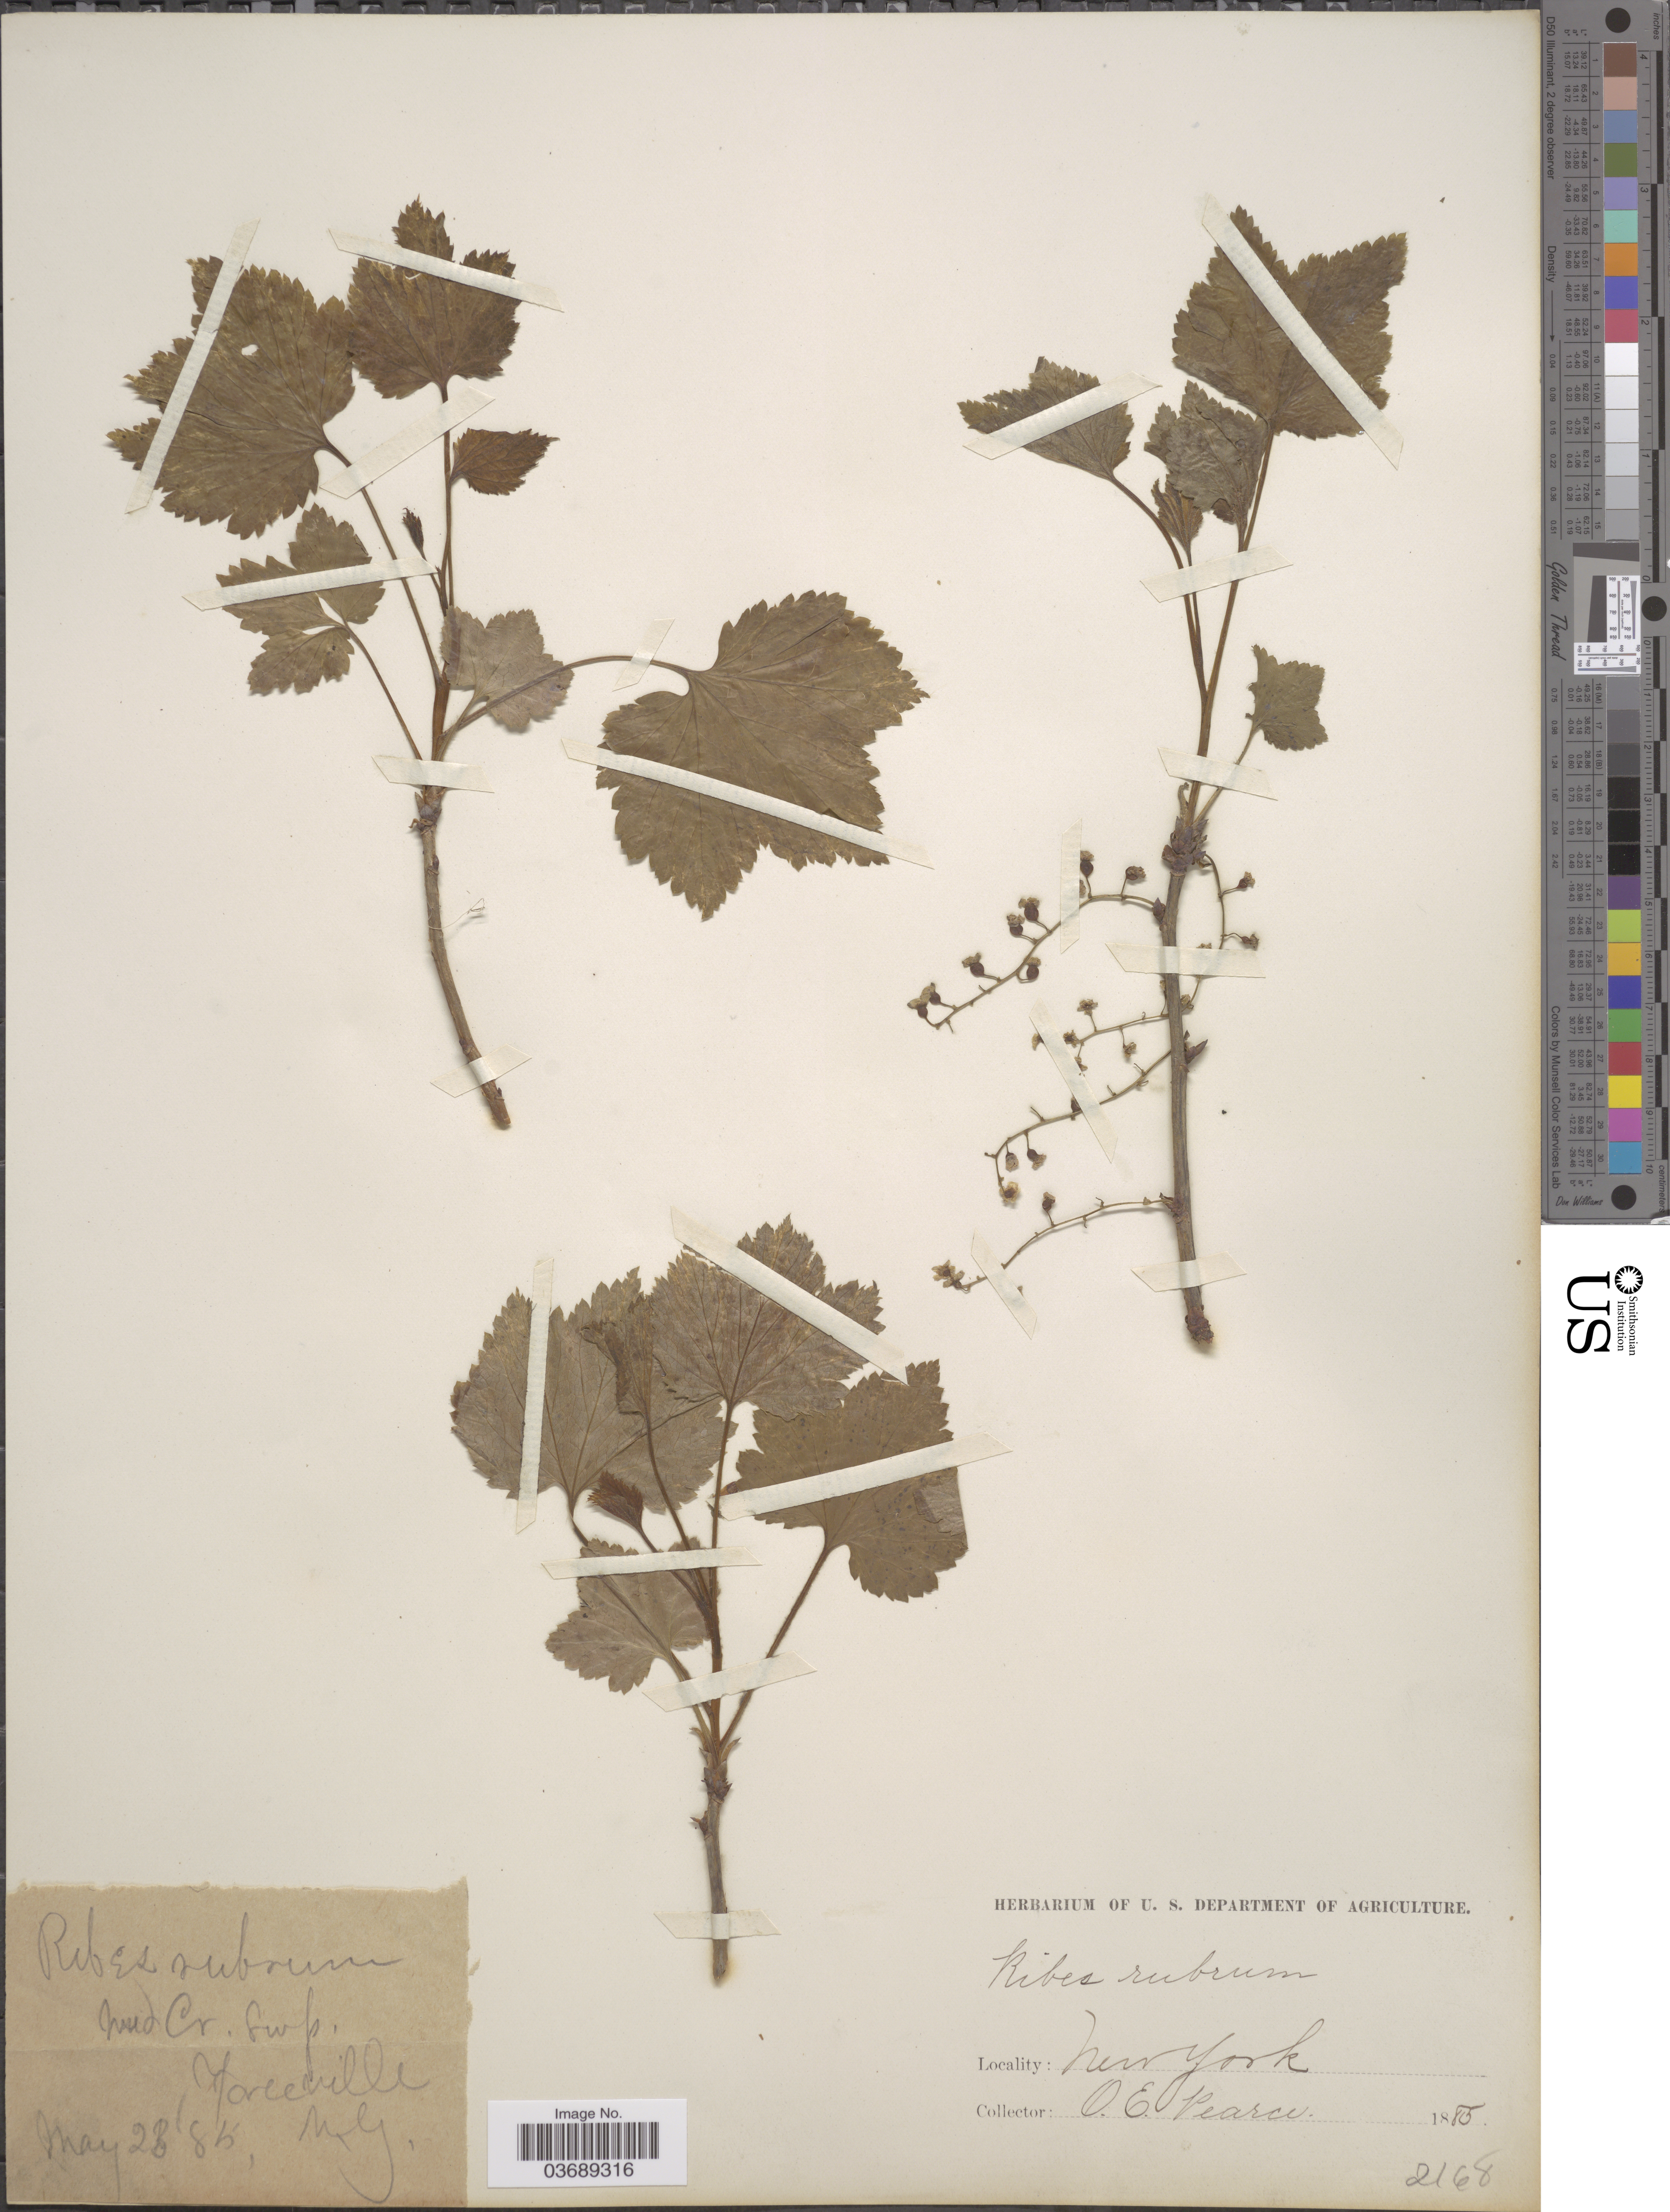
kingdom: Plantae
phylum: Tracheophyta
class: Magnoliopsida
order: Saxifragales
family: Grossulariaceae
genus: Ribes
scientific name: Ribes triste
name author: Pall.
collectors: O. E. Pearce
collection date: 1885-05-23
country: United States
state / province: New York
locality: Forceville.